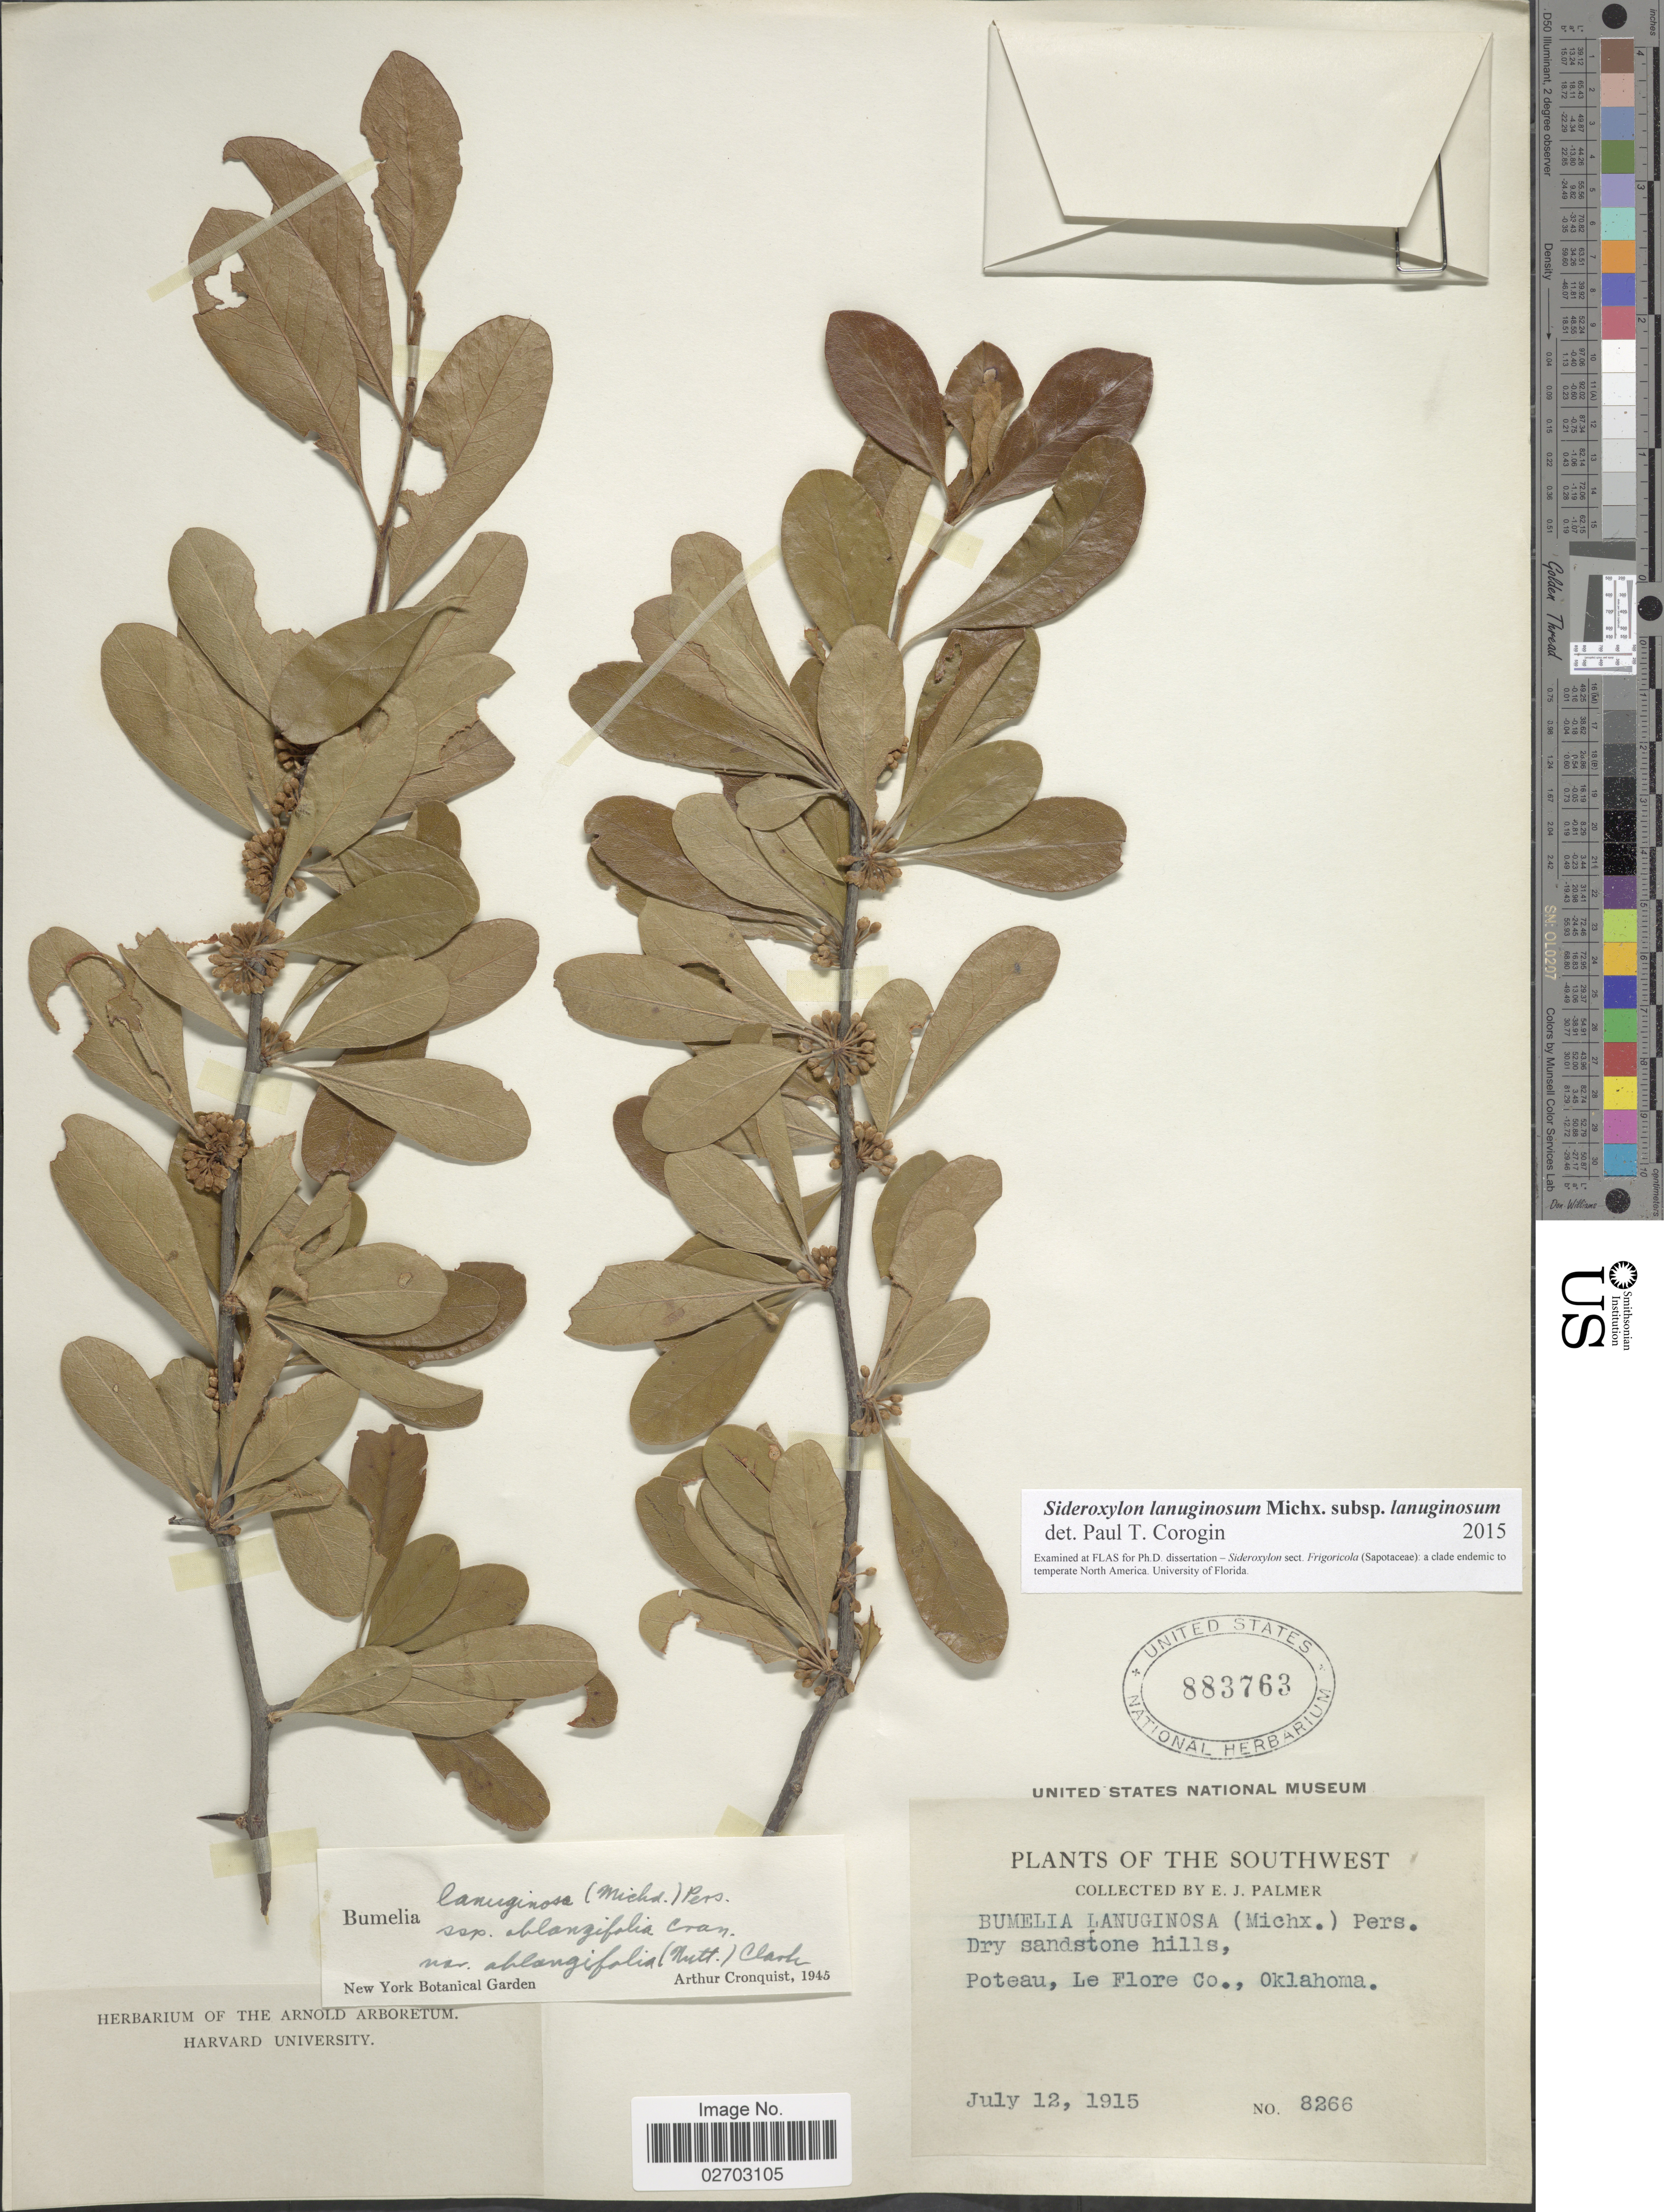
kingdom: Plantae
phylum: Tracheophyta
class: Magnoliopsida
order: Ericales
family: Sapotaceae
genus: Sideroxylon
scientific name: Sideroxylon lanuginosum subsp. lanuginosum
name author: Michx.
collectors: E. J. Palmer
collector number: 8266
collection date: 1915-07-12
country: United States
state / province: Oklahoma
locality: Southwest, dry sandstone hills, Poteau, Le Flore Co.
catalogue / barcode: US 883763